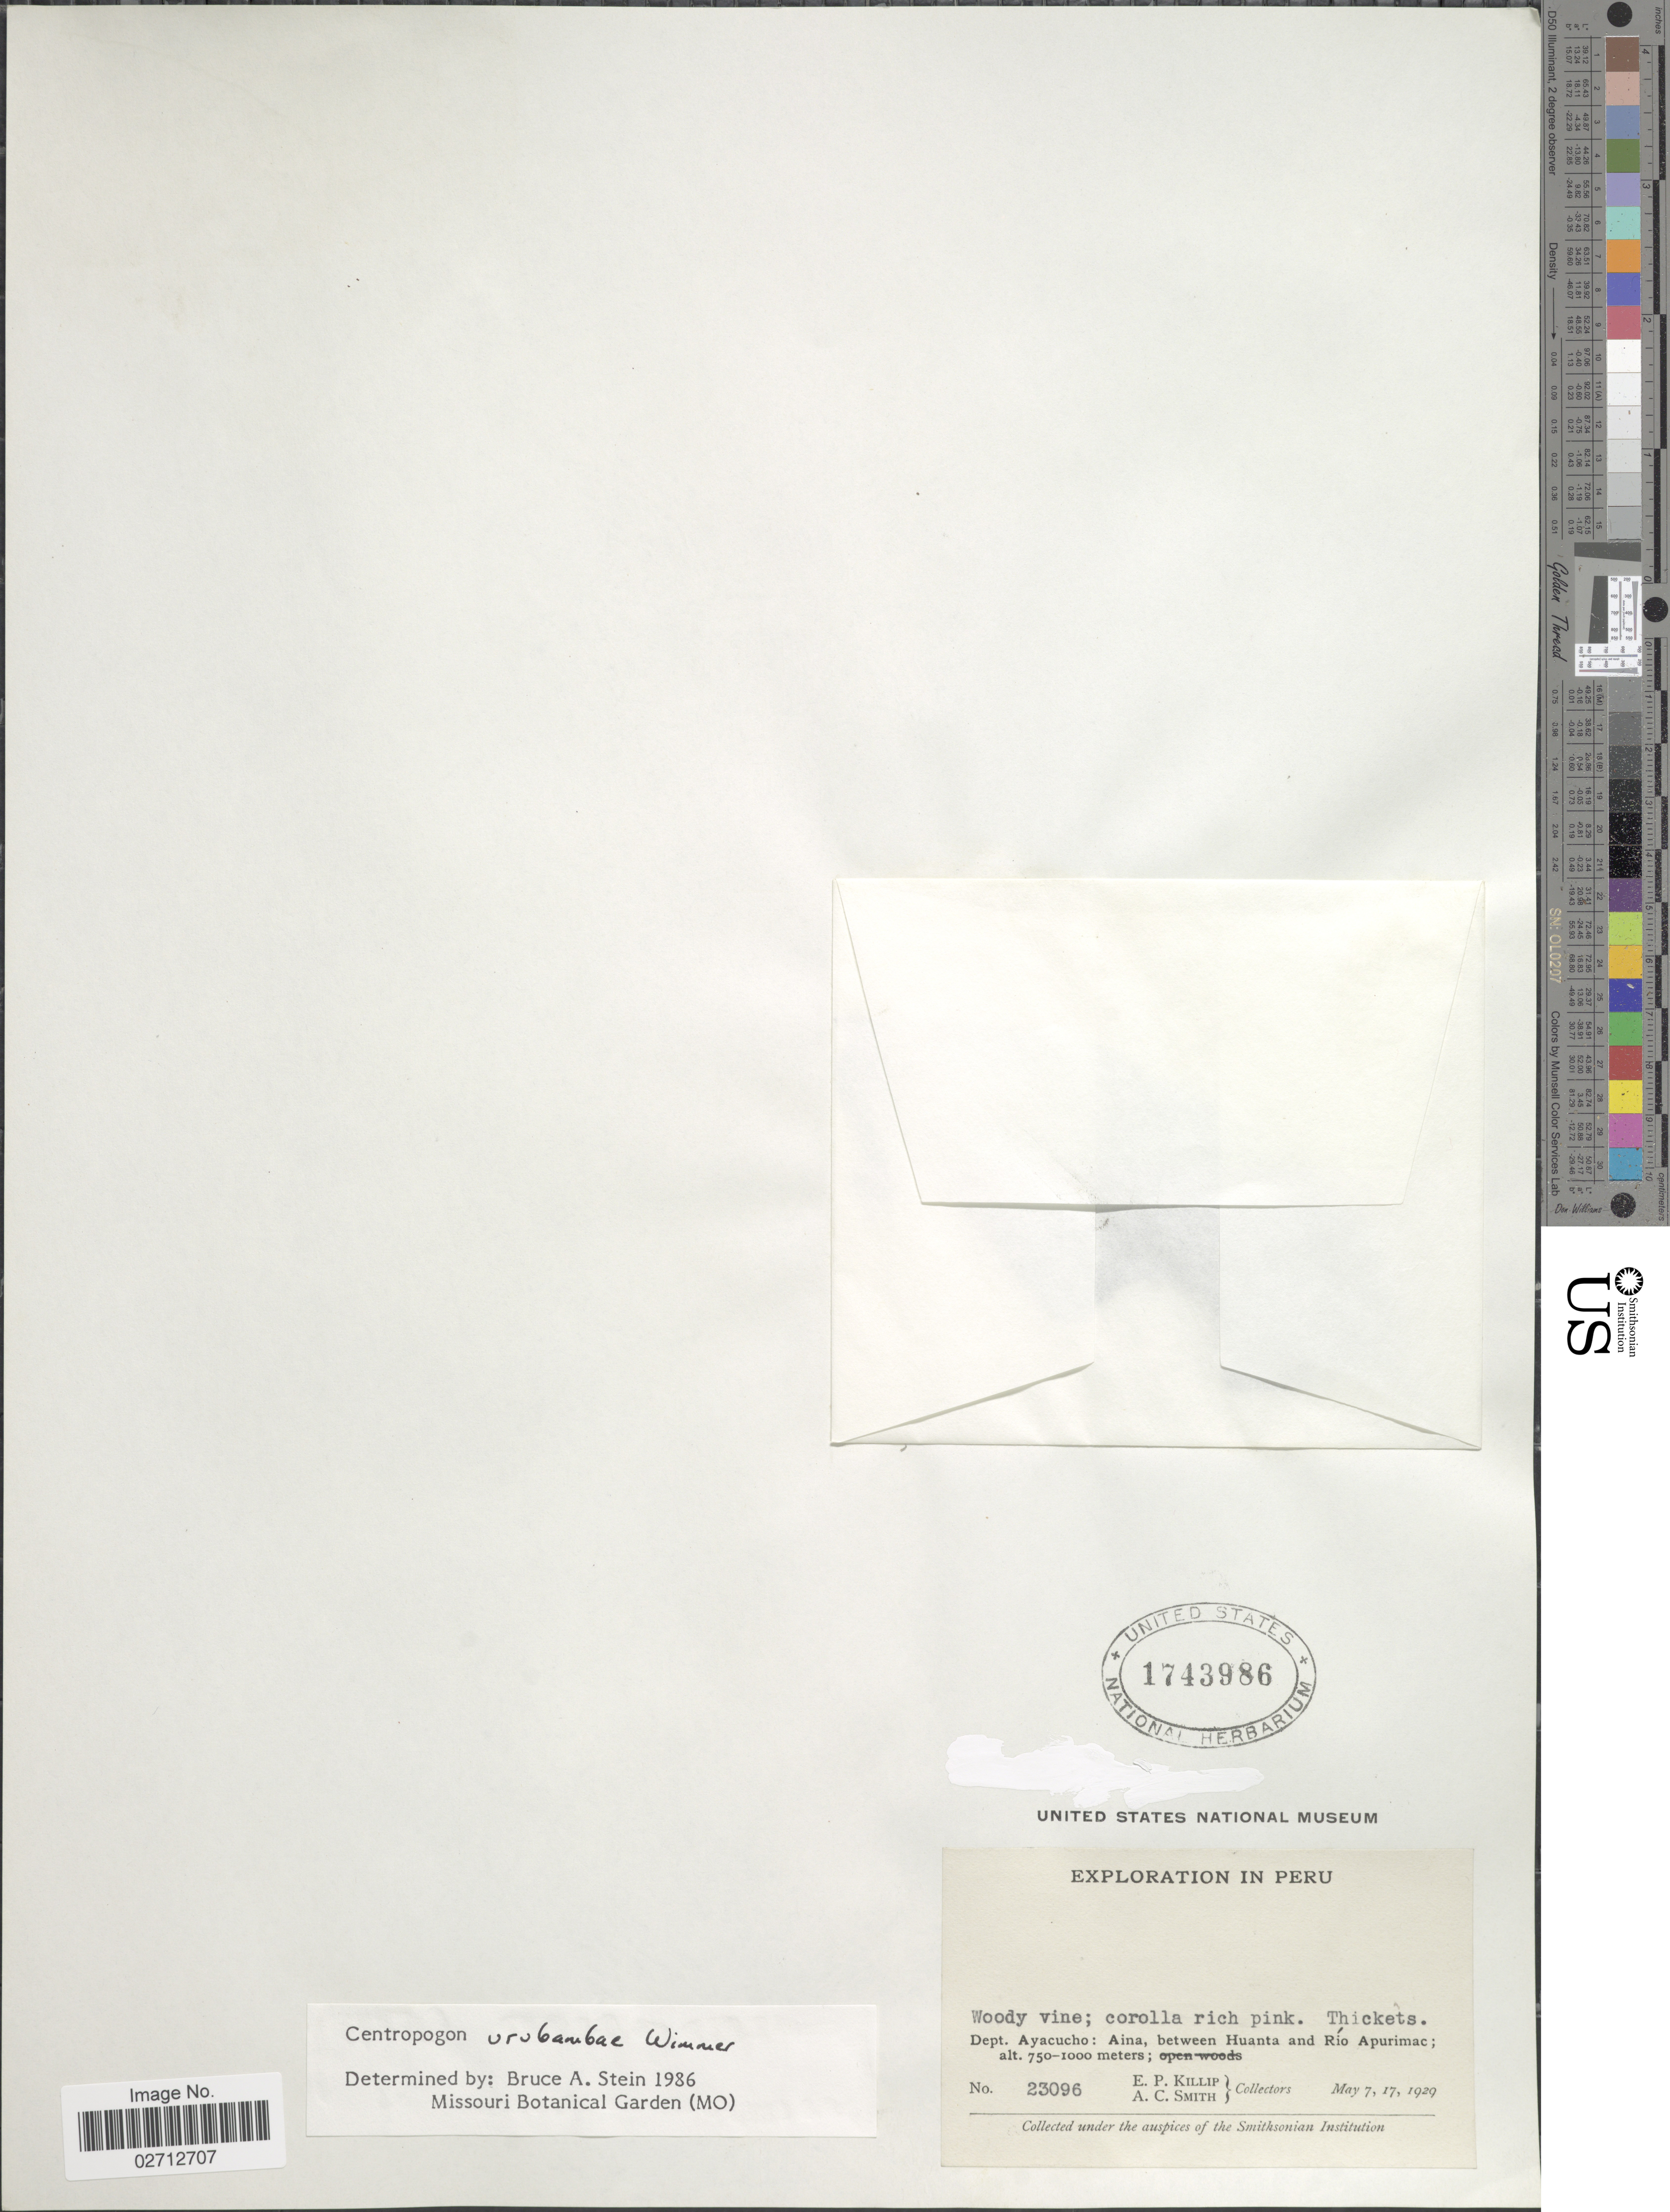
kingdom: Plantae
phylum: Tracheophyta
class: Magnoliopsida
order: Asterales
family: Campanulaceae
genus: Centropogon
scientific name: Centropogon urubambae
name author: E. Wimm.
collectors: E. P. Killip & A. C. Smith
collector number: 23096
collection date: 1929-05-07/1929-05-17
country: Peru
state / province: Ayacucho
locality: Aina, between Huanta and Rio Apurimac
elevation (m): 750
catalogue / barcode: US 1743986